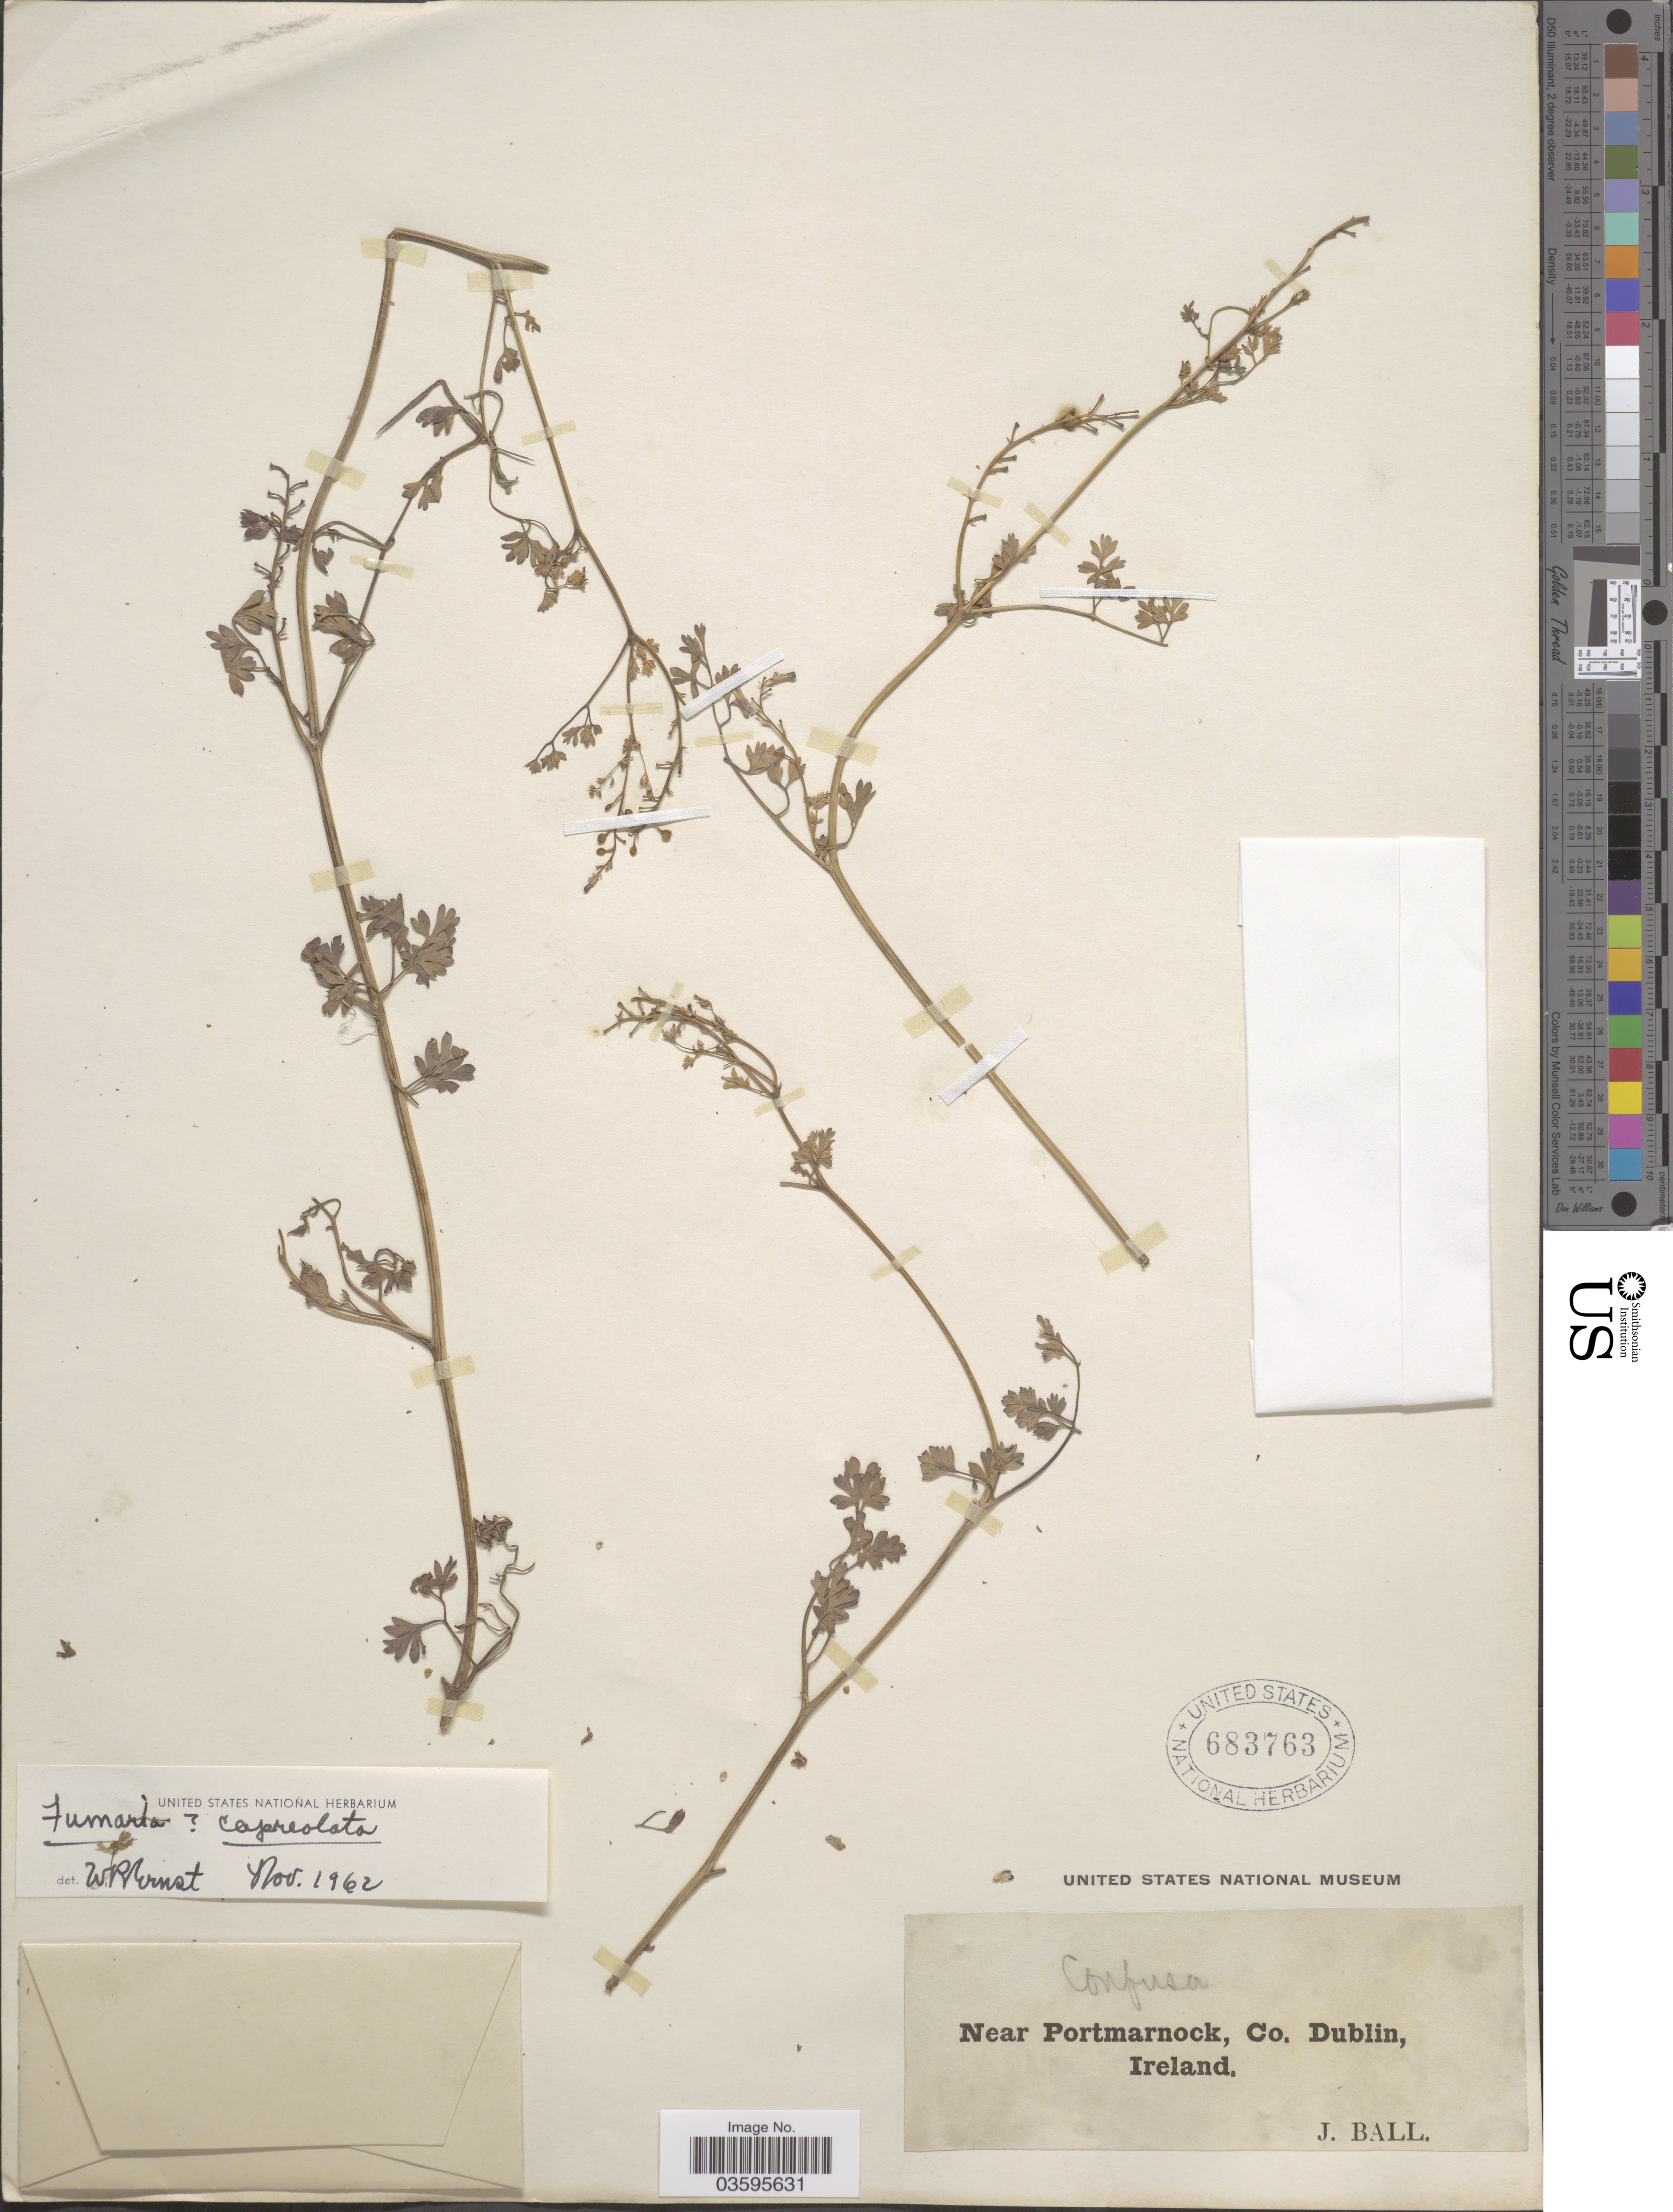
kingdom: Plantae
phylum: Tracheophyta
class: Magnoliopsida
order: Ranunculales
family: Papaveraceae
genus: Fumaria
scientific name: Fumaria capreolata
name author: L.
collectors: J. Ball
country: Ireland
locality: Near Portmarnock, Co. Dublin.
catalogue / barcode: US 683763